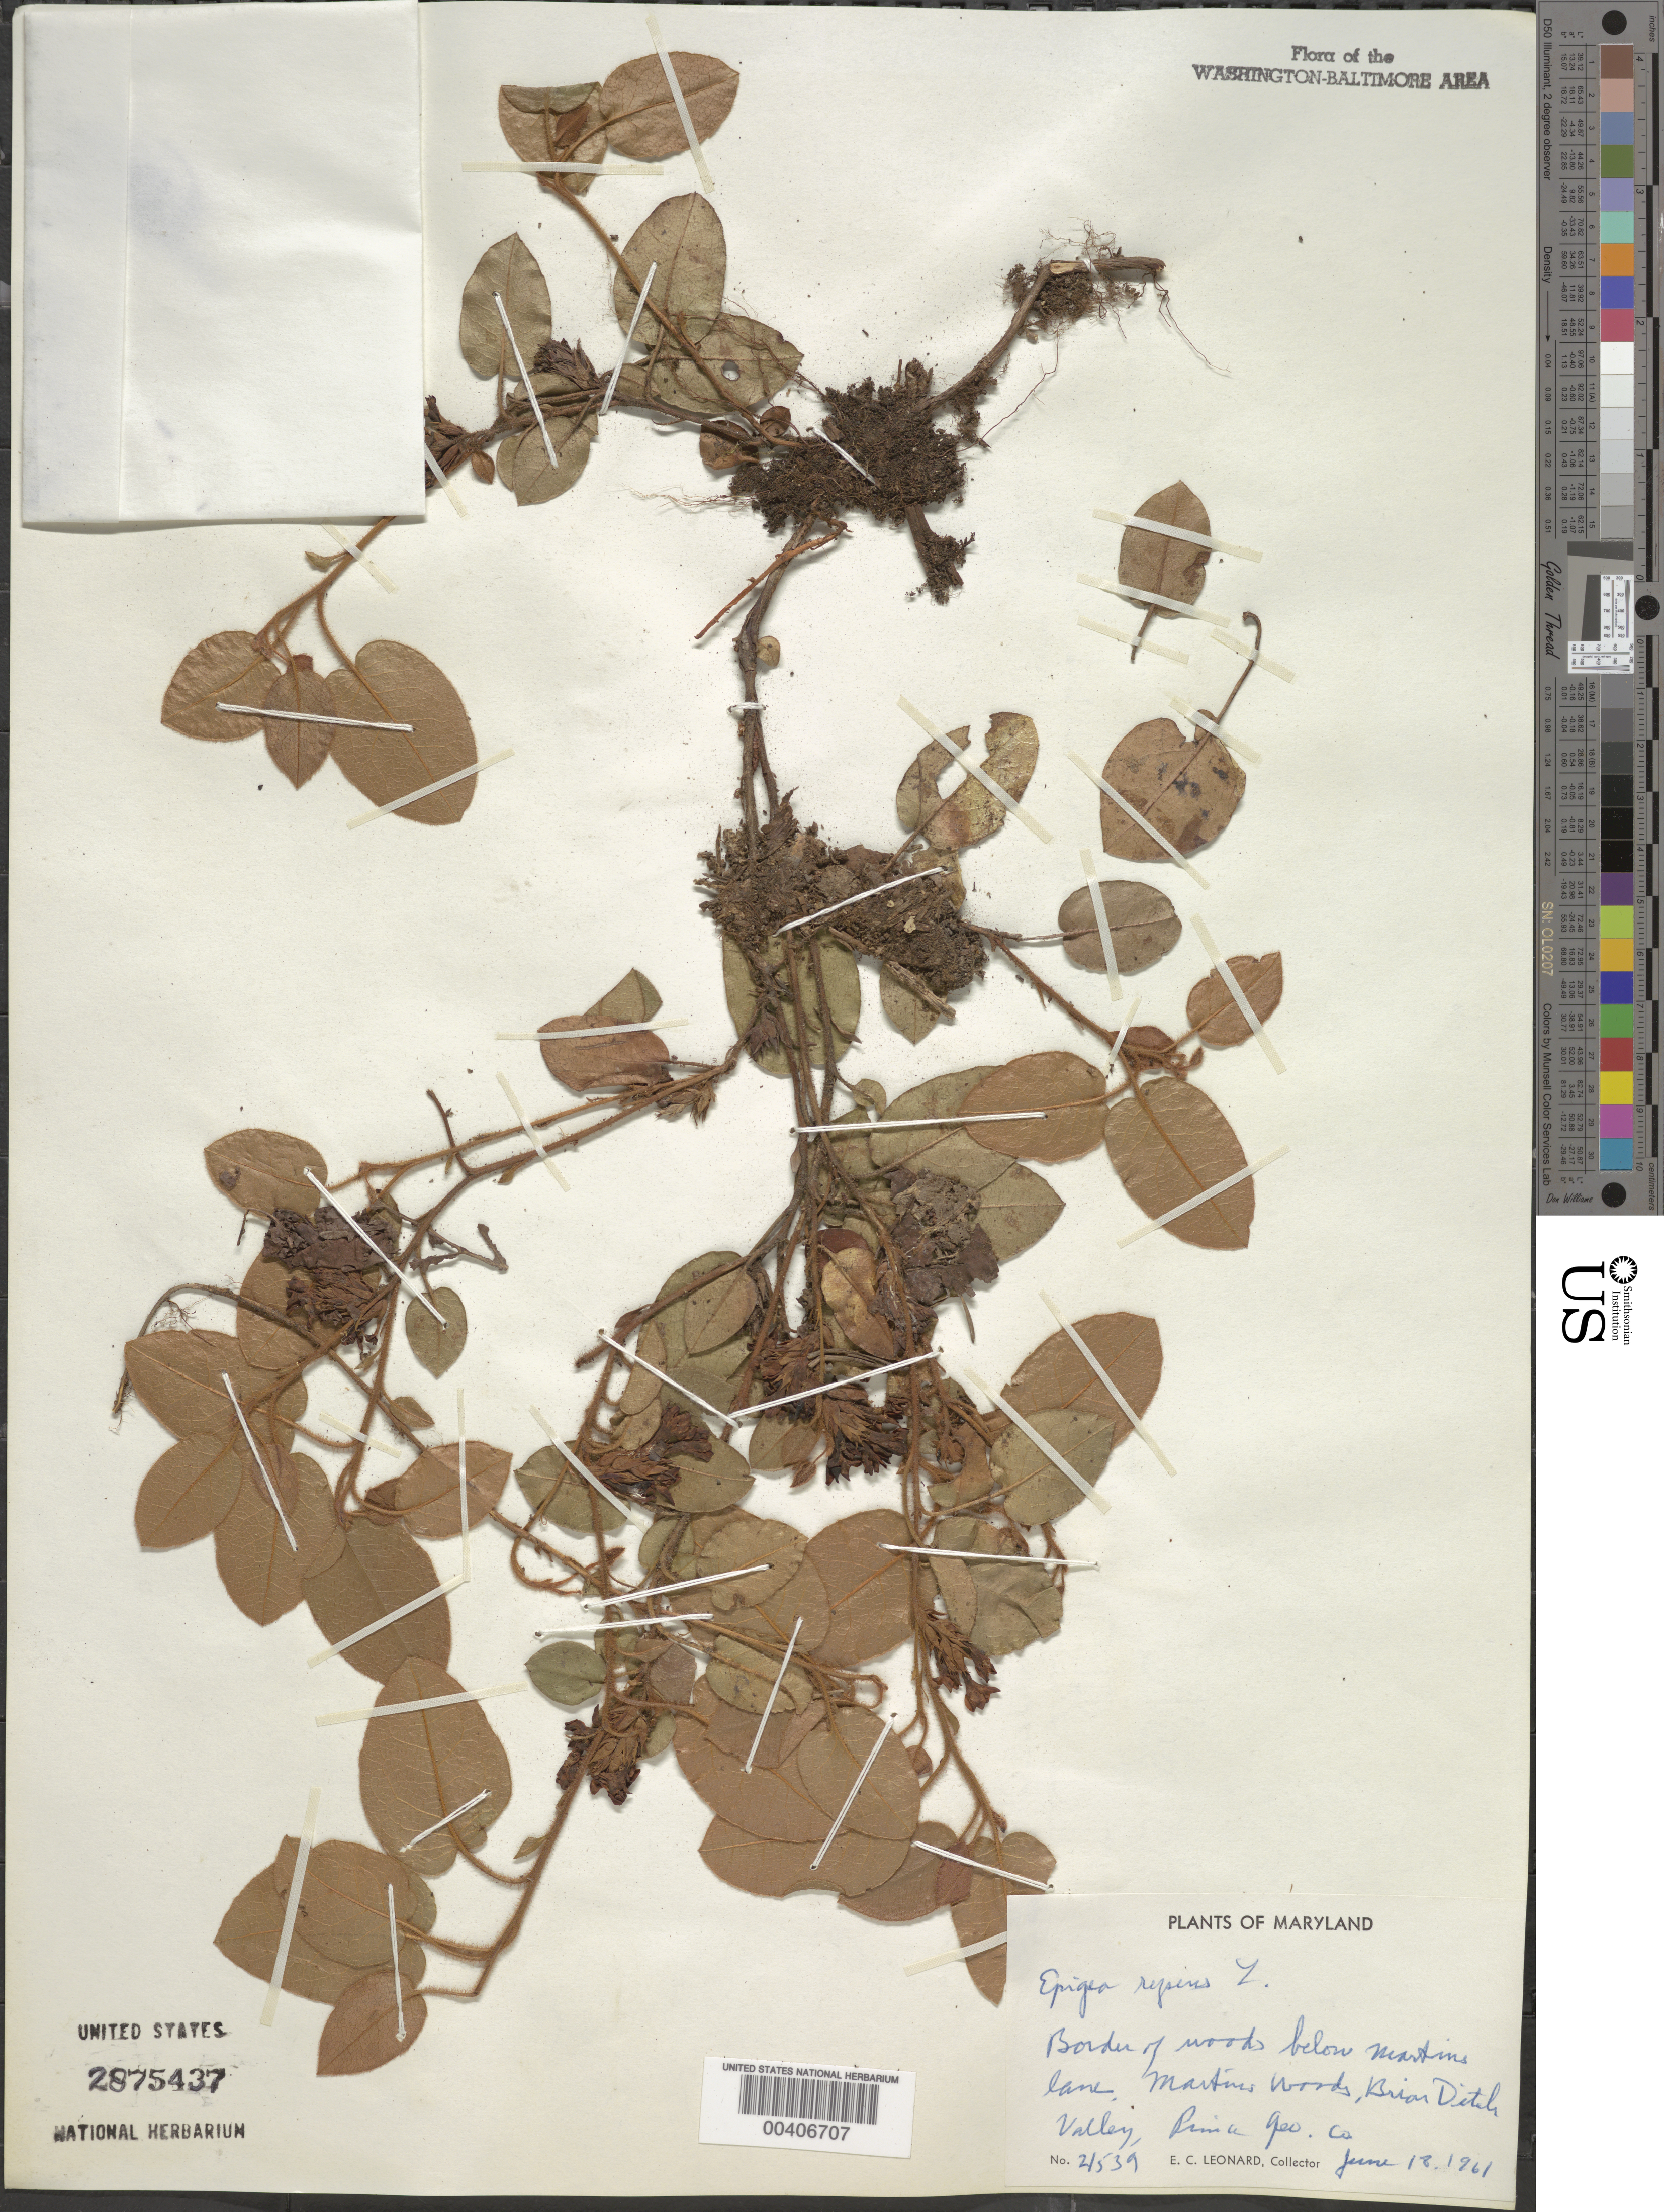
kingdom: Plantae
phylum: Tracheophyta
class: Magnoliopsida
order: Ericales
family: Ericaceae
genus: Epigaea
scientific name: Epigaea repens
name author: L.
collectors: E. C. Leonard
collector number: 21539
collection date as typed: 18 Jun 1961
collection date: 1961-06-18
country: United States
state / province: Maryland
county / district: Prince George's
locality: Martins Woods, Briar Ditch Valley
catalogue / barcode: US 2875437